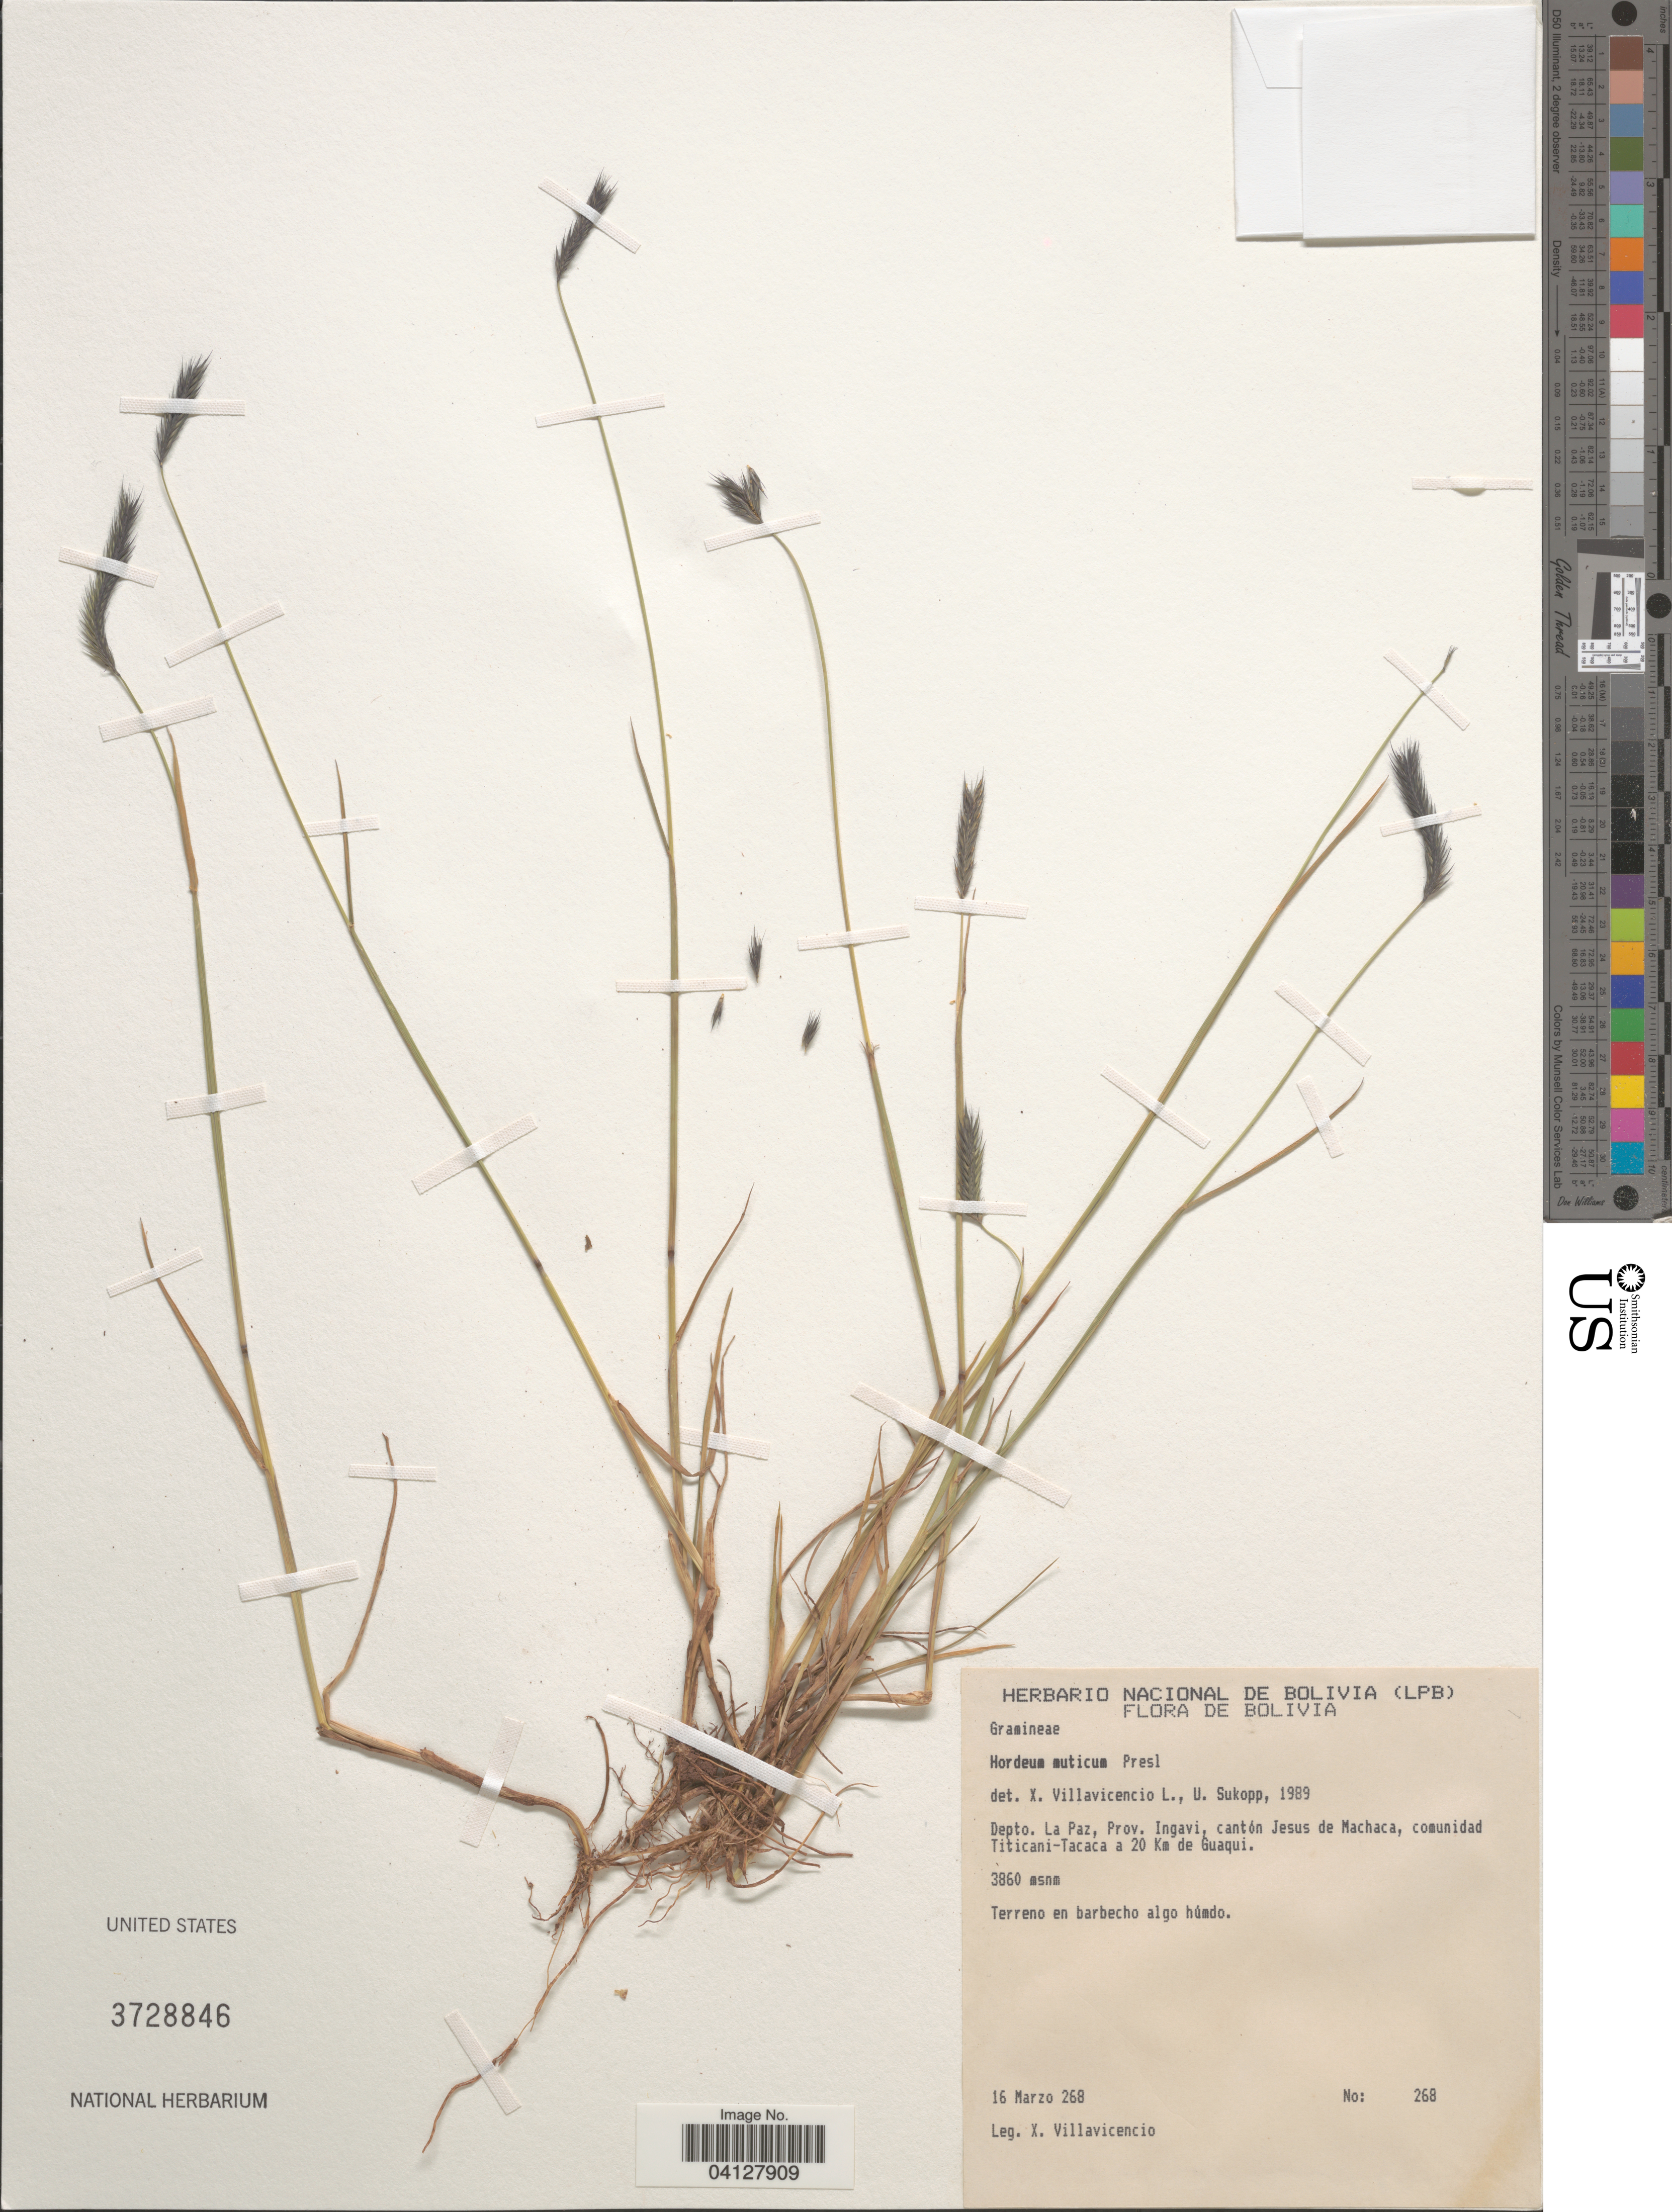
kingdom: Plantae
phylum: Tracheophyta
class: Liliopsida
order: Poales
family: Poaceae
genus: Hordeum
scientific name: Hordeum muticum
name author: J. Presl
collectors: X. Villavicencio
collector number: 268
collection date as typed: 16 Marzo 268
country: Bolivia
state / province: La Paz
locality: Depto. La Paz, Prov. Ingavi, cantón Jesus de Machaca, comunidad Titicani-Tacaca a 20 Km de Guaqui.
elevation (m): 3860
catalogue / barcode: US 3728846